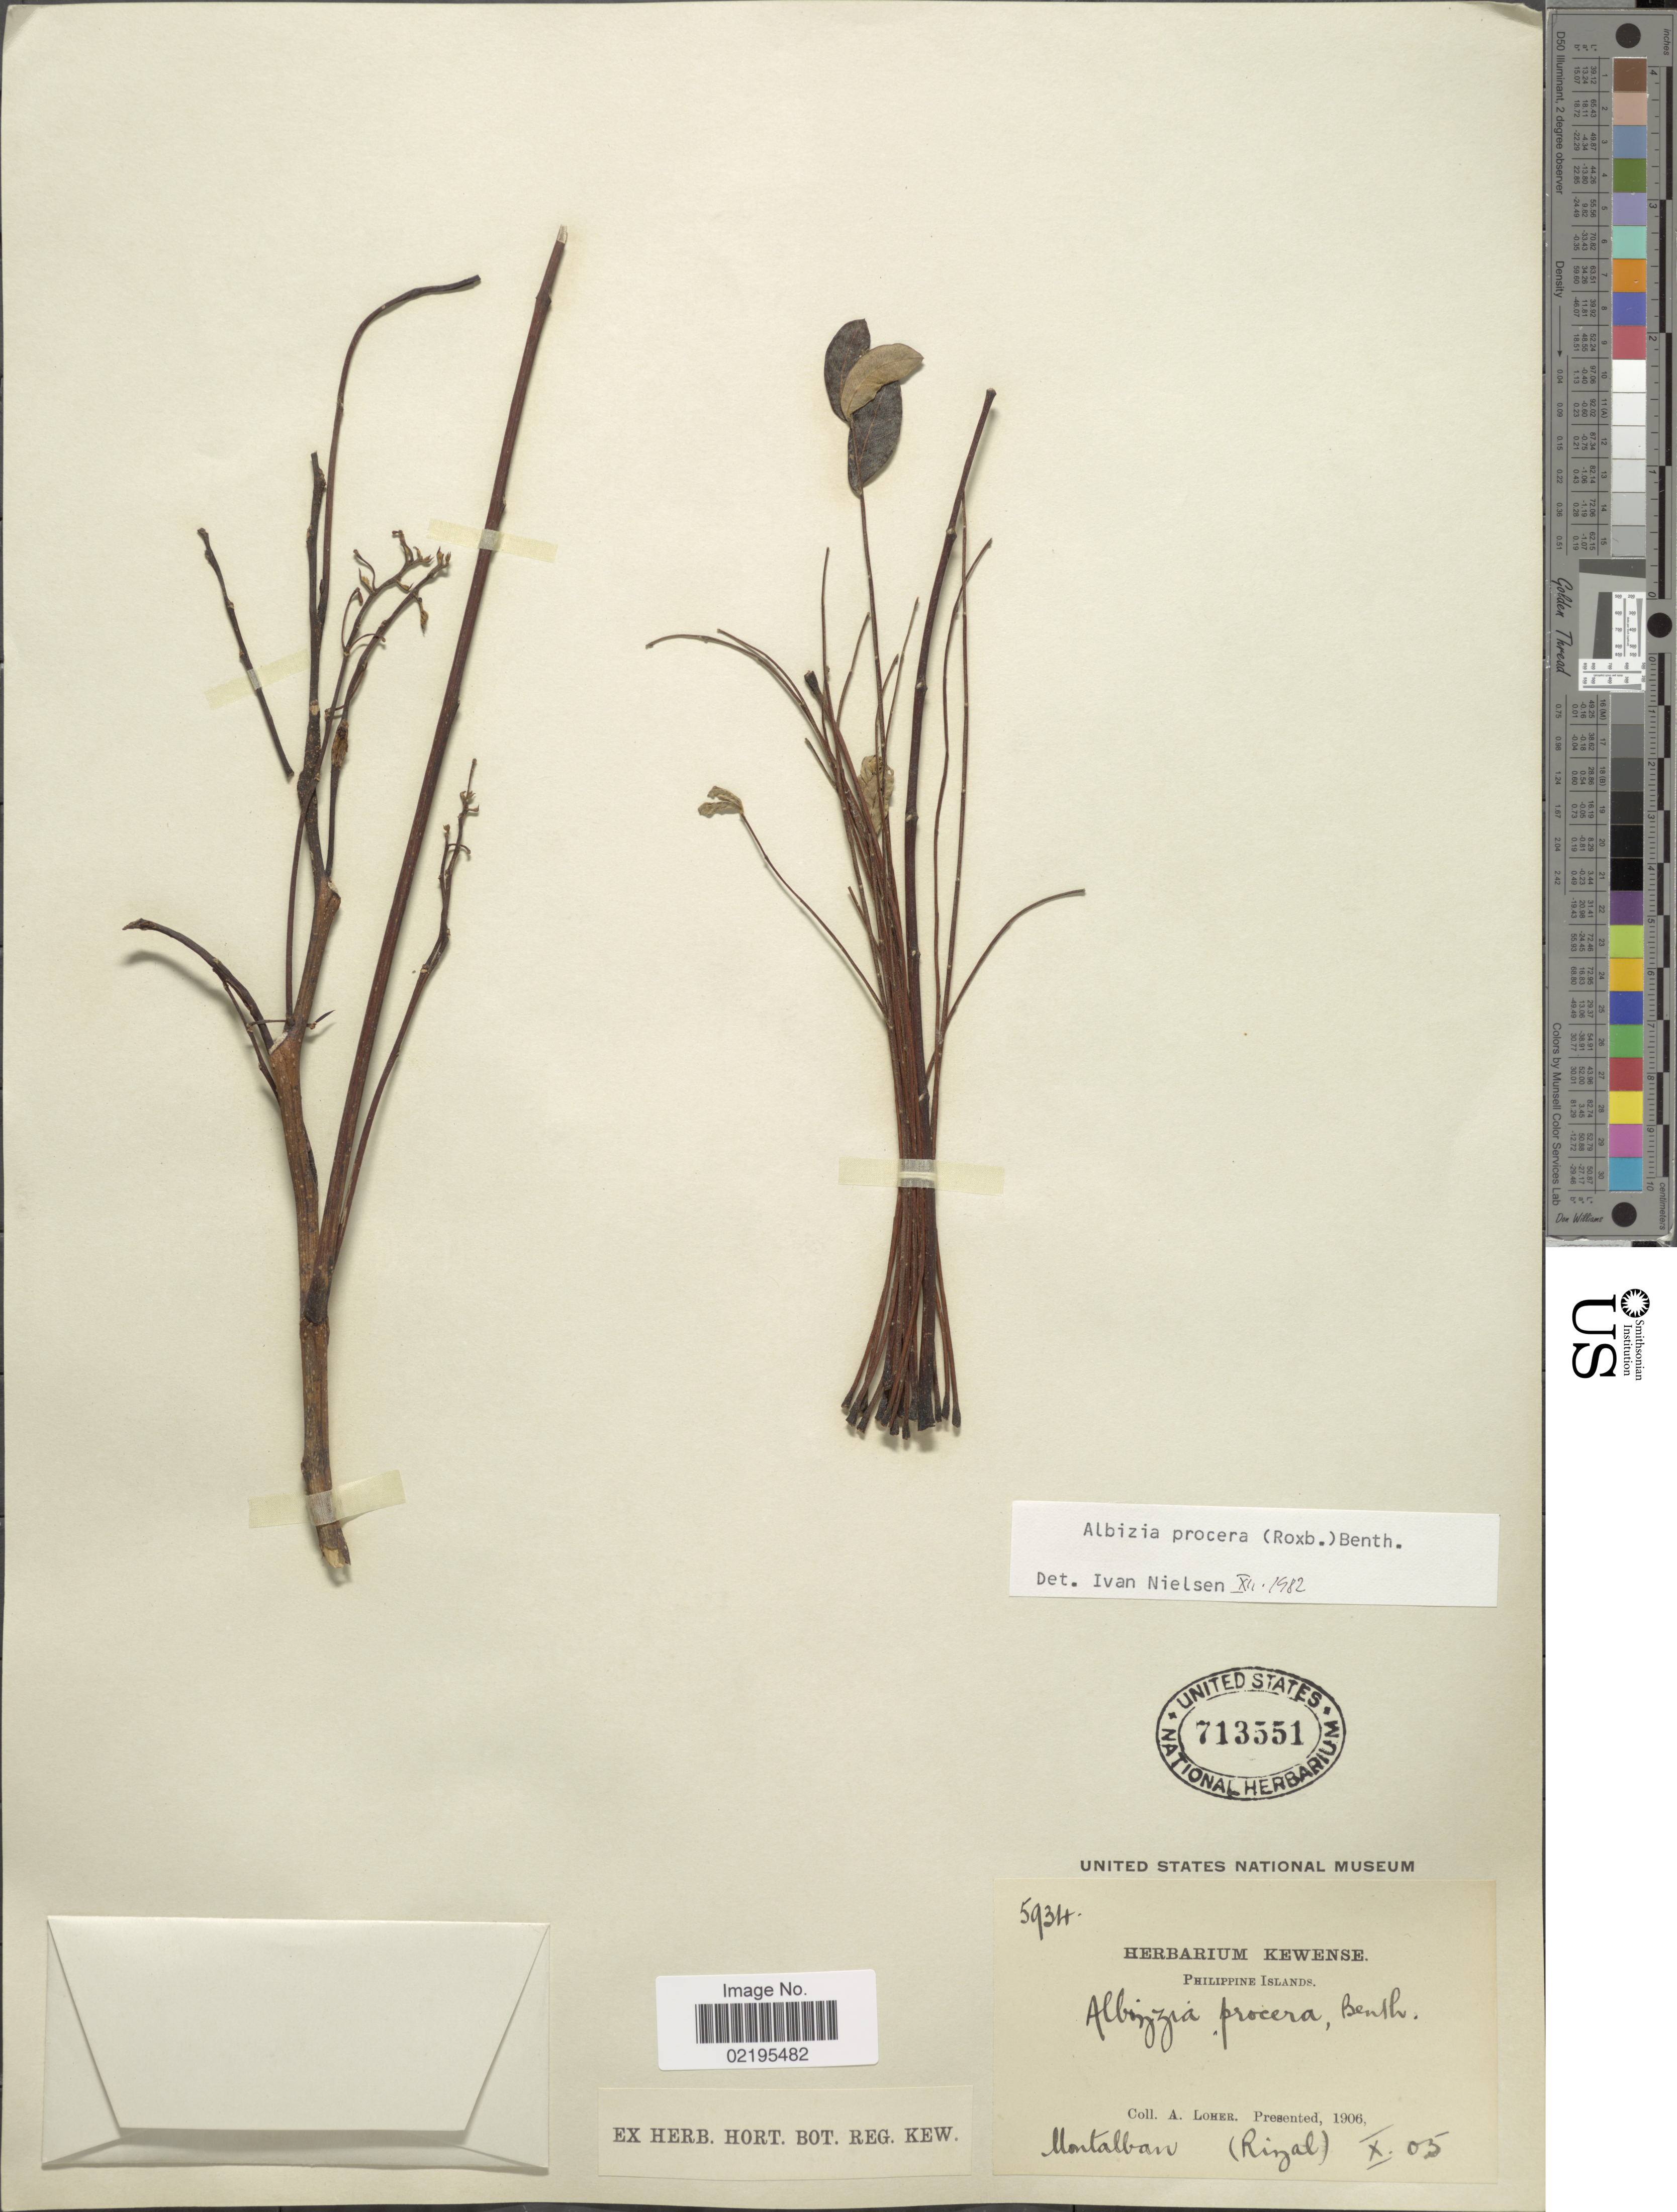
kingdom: Plantae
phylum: Tracheophyta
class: Magnoliopsida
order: Fabales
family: Fabaceae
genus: Albizia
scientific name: Albizia procera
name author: (Roxb.) Benth.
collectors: A. Loher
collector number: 5934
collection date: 1906-10-05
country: Philippines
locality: Montalban (Rizal)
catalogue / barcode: US 713551